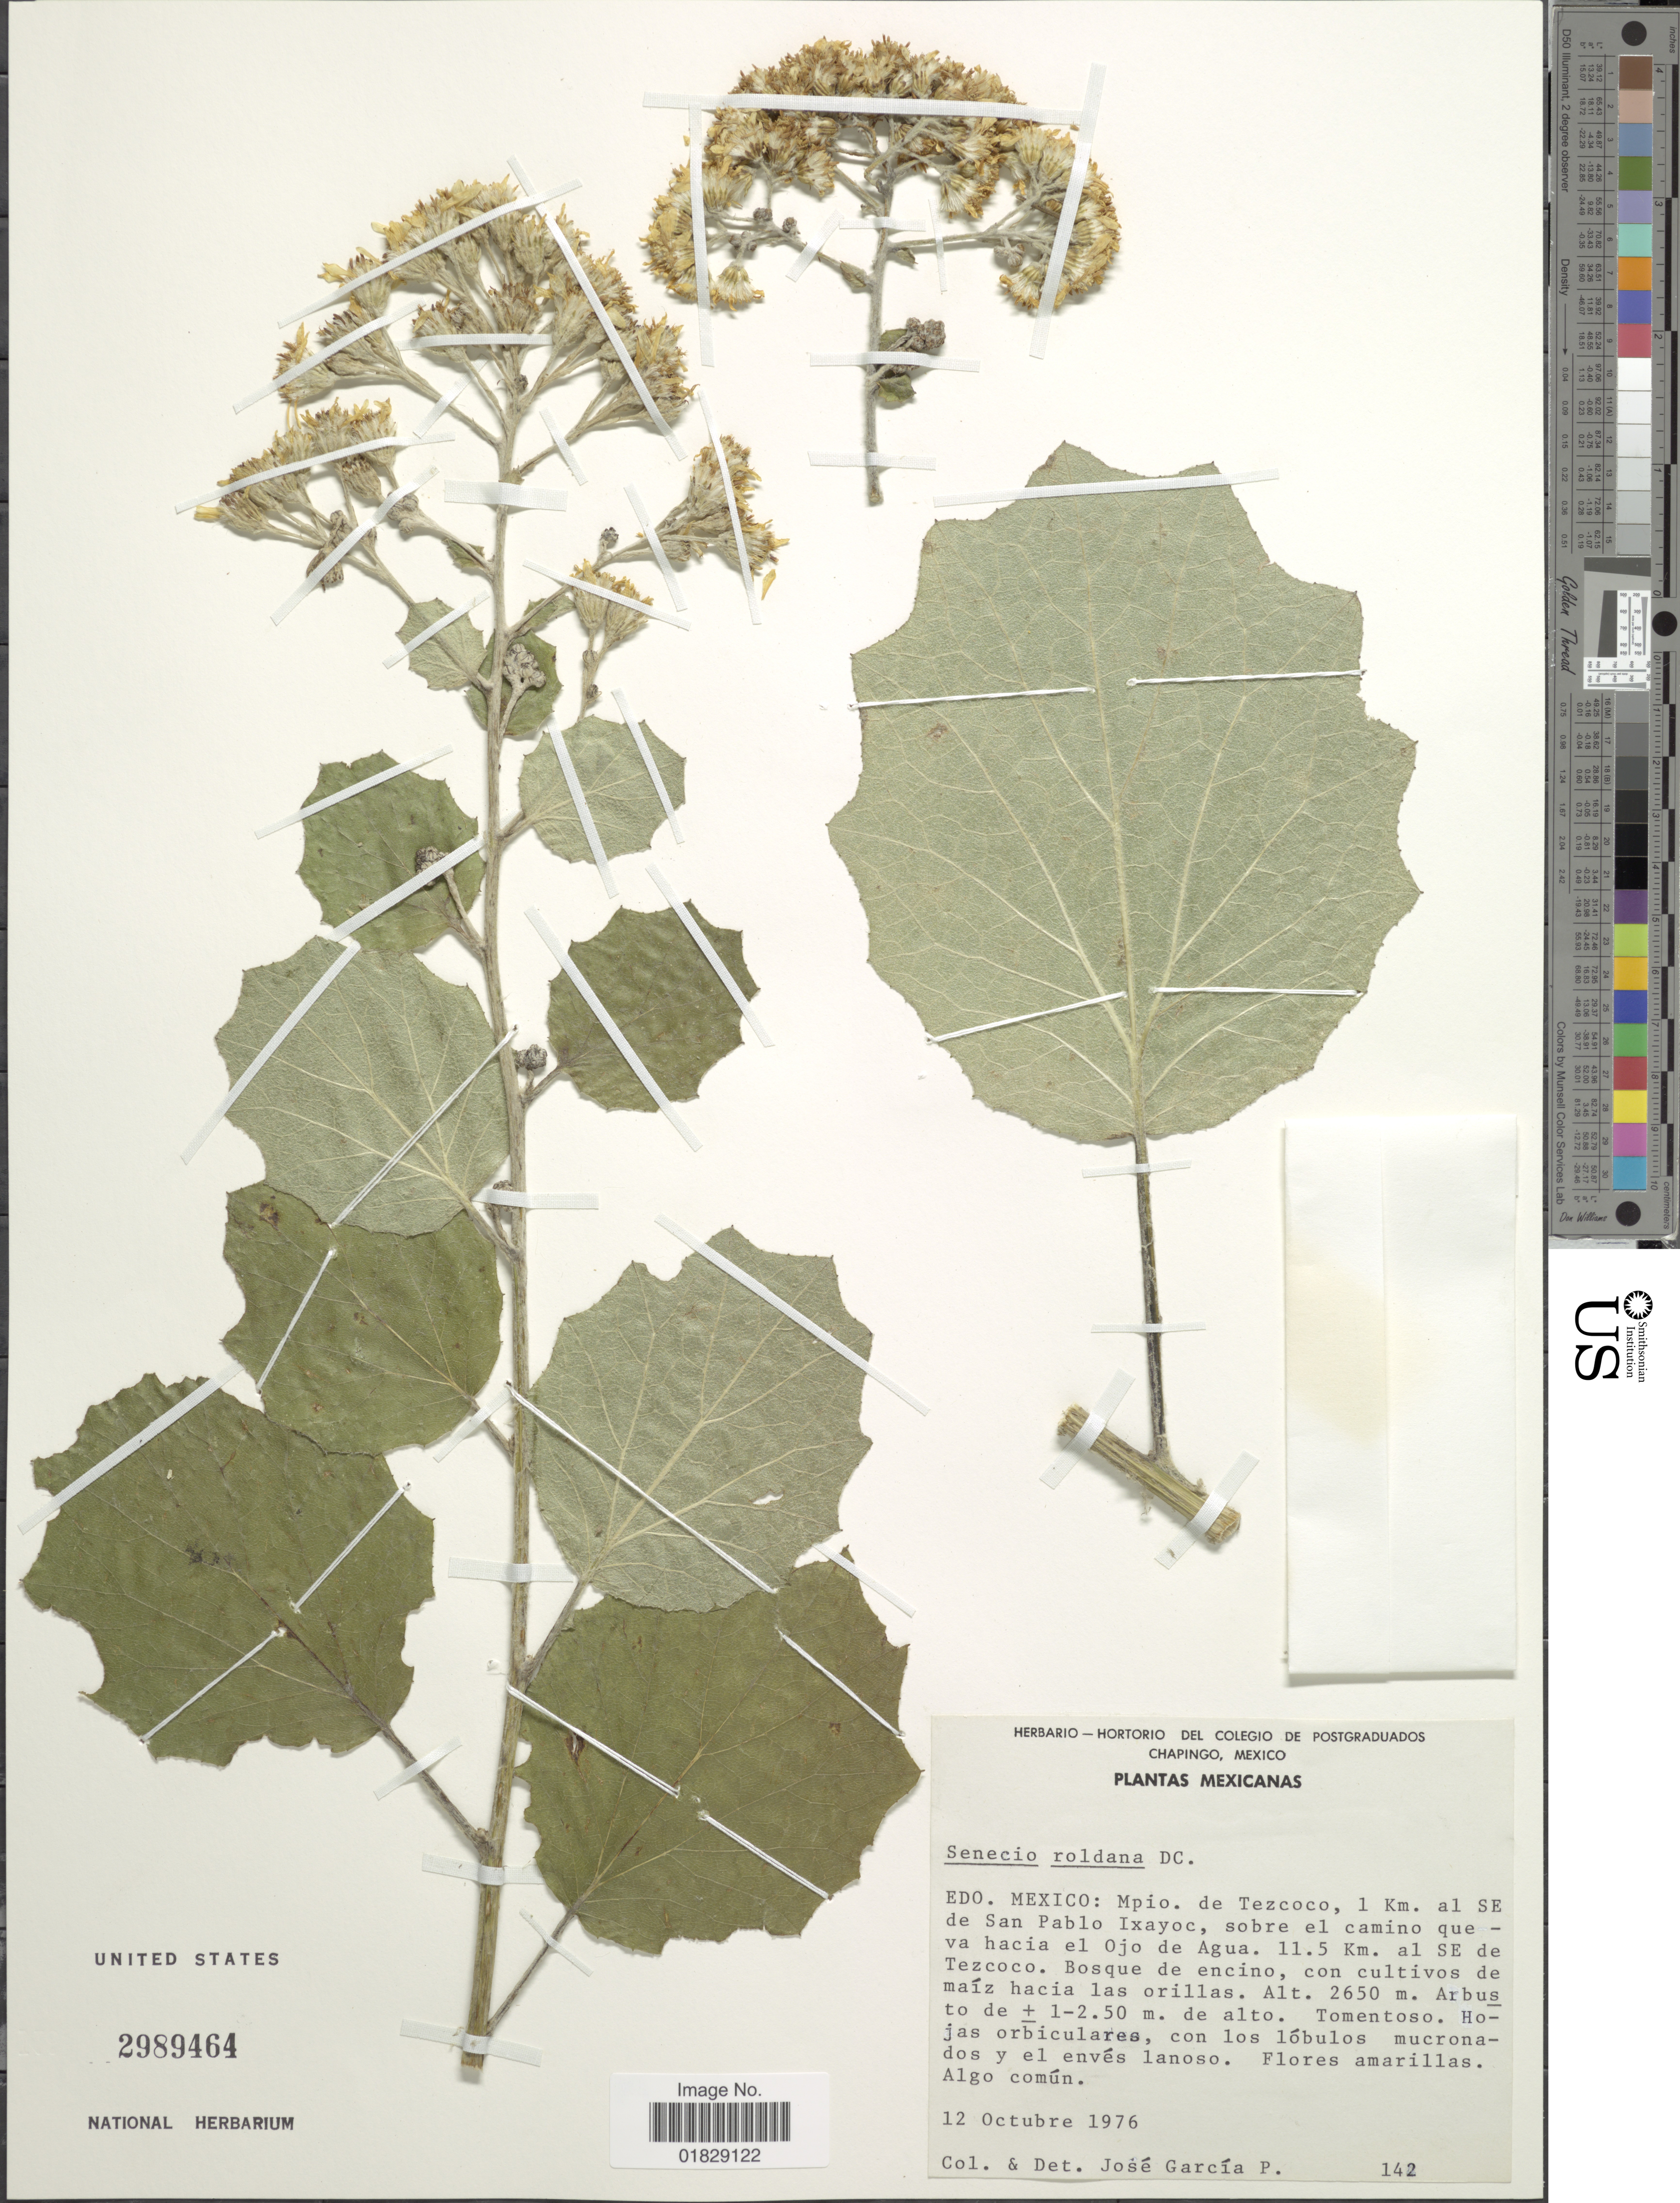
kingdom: Plantae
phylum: Tracheophyta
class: Magnoliopsida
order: Asterales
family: Asteraceae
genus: Roldana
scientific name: Roldana lobata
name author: La Llave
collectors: J. García-P.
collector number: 142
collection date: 1976-10-12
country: Mexico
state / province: México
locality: Edo. Mexico: Mpio. Tezcoco, 1 Km. al SE de San Pablo Ixayoc, sobre el camino queva hacia el Ojo de Agua. 11.5 Km. al SE de Tezcoco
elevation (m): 2650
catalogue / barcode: US 2989464